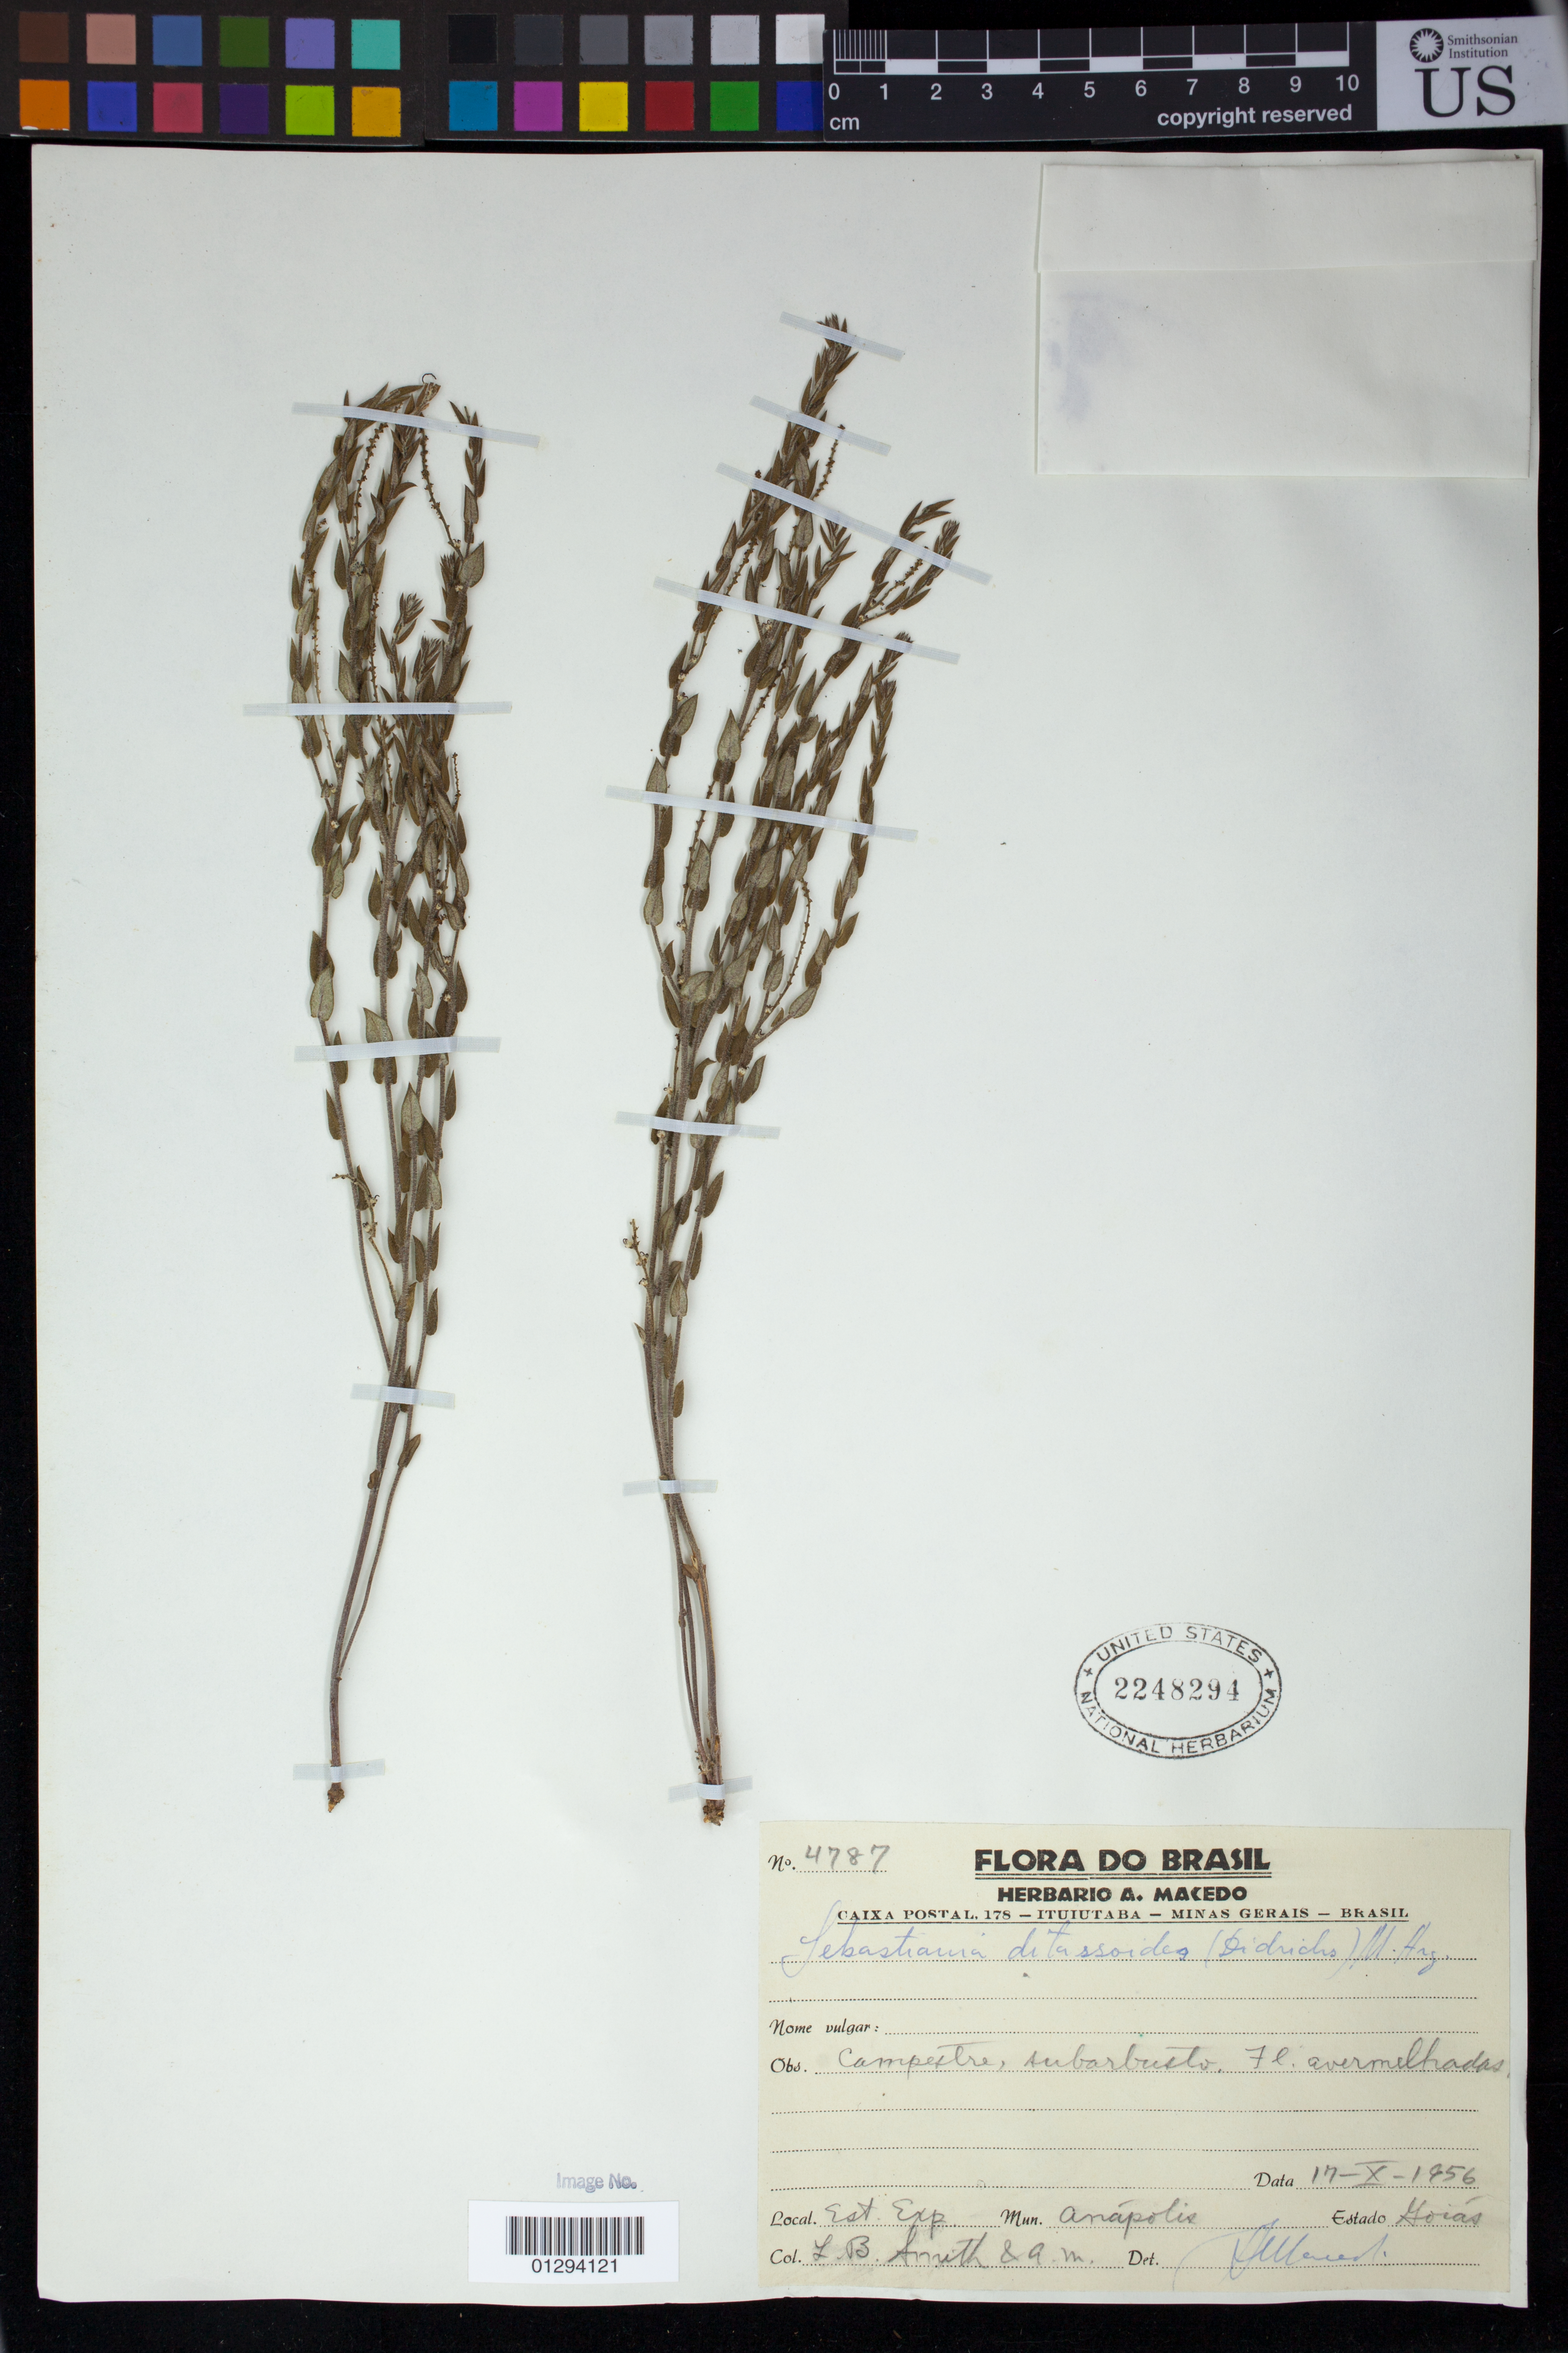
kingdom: Plantae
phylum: Tracheophyta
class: Magnoliopsida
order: Malpighiales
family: Euphorbiaceae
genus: Sebastiania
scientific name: Sebastiania ditassoides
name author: (Didr.) Müll. Arg.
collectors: L. Smith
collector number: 4787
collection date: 1956-10-17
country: Brazil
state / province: Goias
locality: Local: Est. Exp., Mun.: Anapolis, Estado: Goias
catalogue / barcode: US 2248294